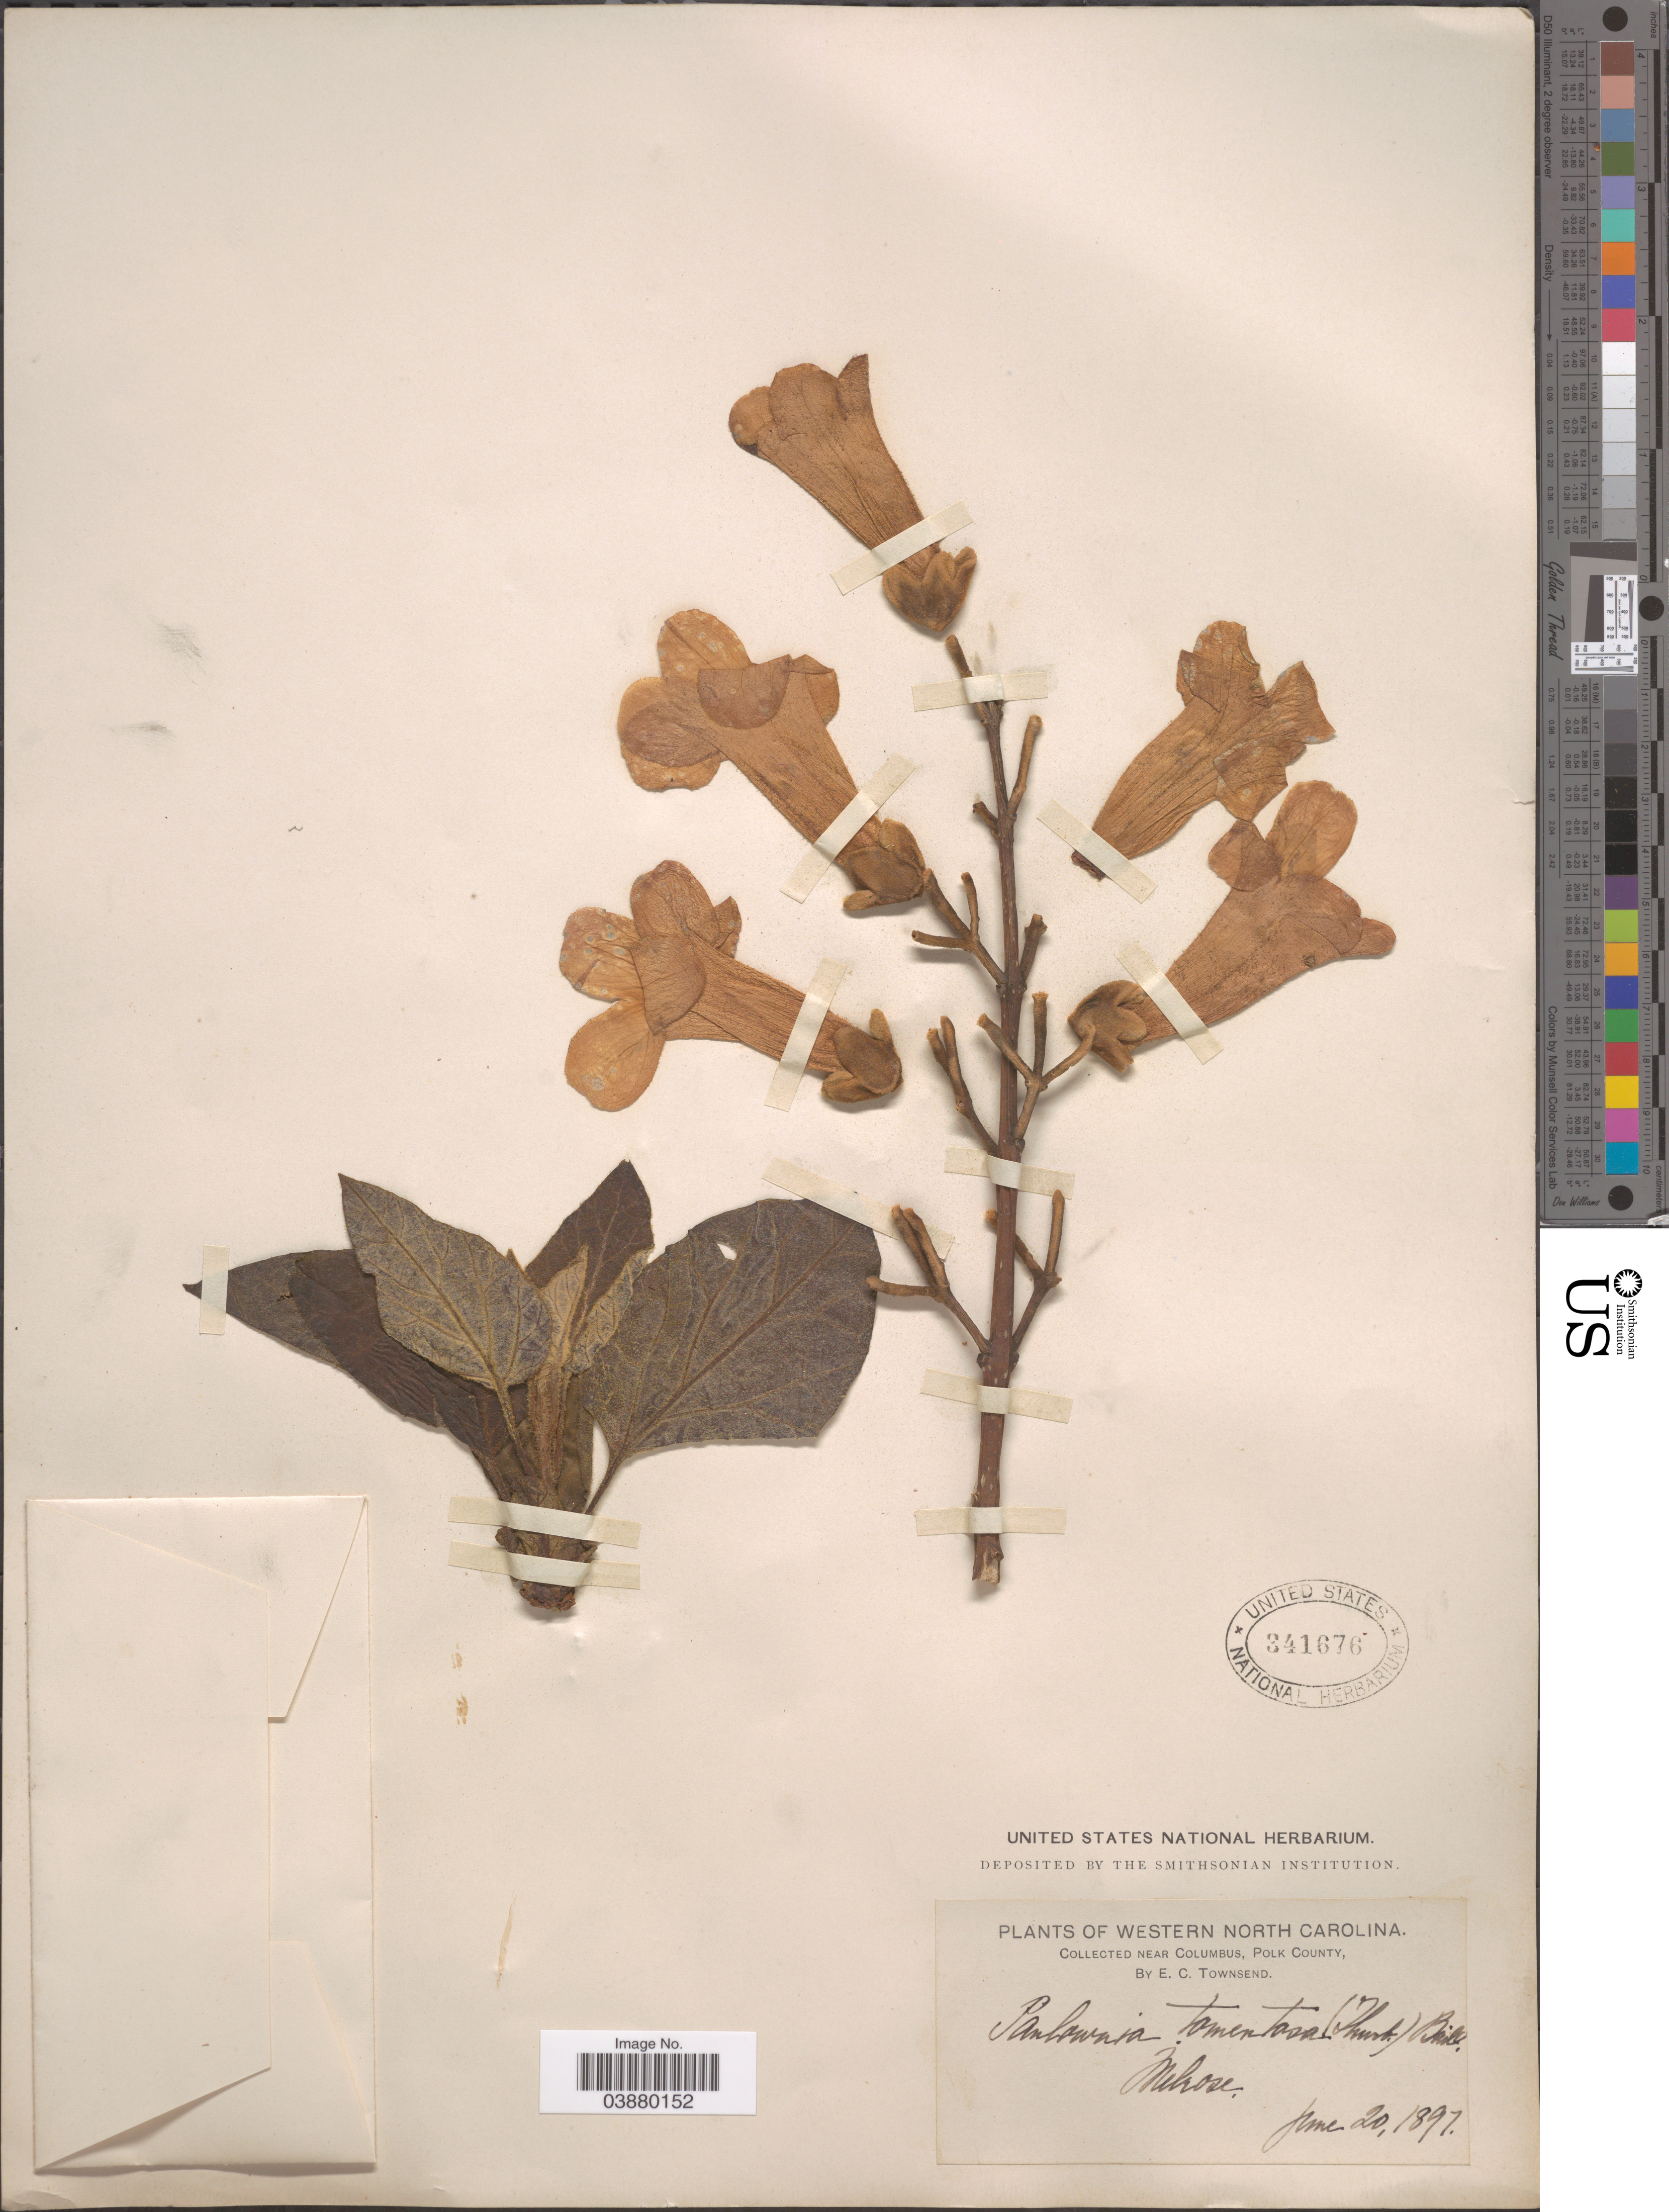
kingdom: Plantae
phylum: Tracheophyta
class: Magnoliopsida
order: Lamiales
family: Paulowniaceae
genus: Paulownia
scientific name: Paulownia tomentosa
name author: (Thunb.) Siebold & Zucc. ex Steud.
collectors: E. C. Townsend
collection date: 1897-06-20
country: United States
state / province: North Carolina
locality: Western North Carolina. Near Columbus, Polk County. Melrose.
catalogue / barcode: US 341676